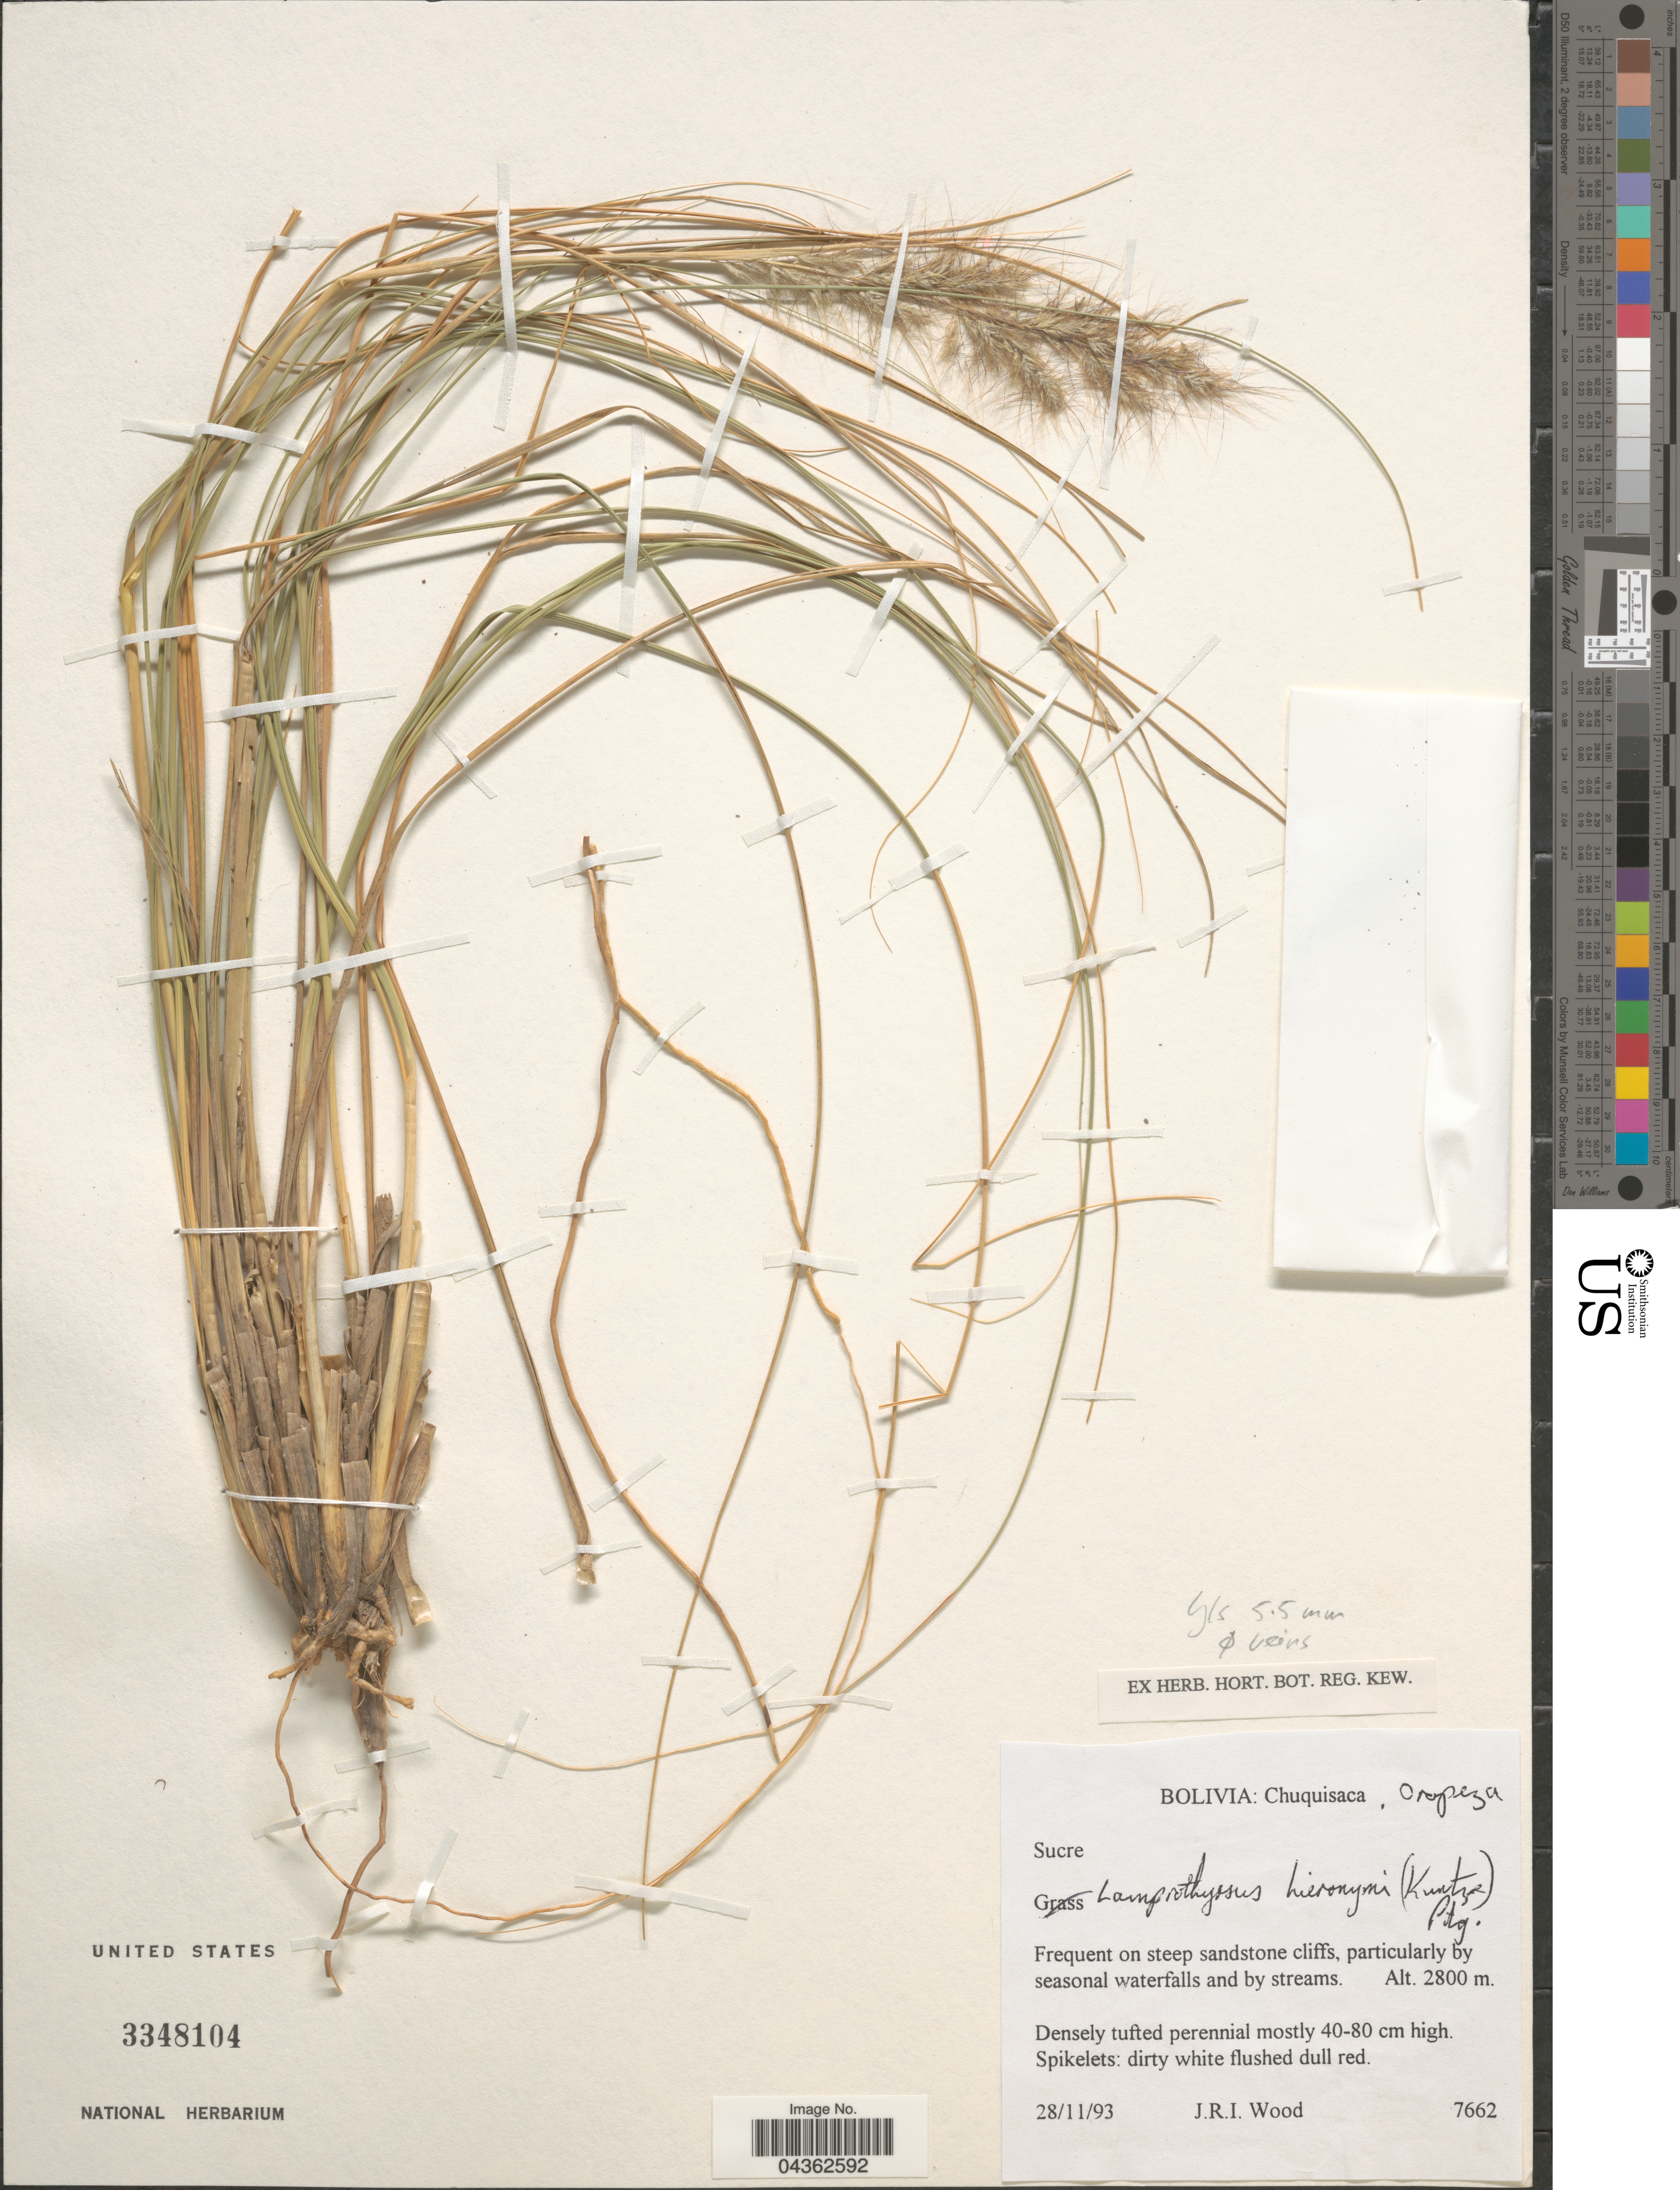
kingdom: Plantae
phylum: Tracheophyta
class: Liliopsida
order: Poales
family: Poaceae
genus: Cortaderia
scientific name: Cortaderia hieronymi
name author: (Kuntze) H.P. Linder & N.P. Barker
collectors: J. R. I. Wood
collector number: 7662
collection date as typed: Transcribed d/m/y: 28/11/93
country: Bolivia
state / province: Chuquisaca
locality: Oropeza. Sucre.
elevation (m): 2800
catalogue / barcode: US 3348104